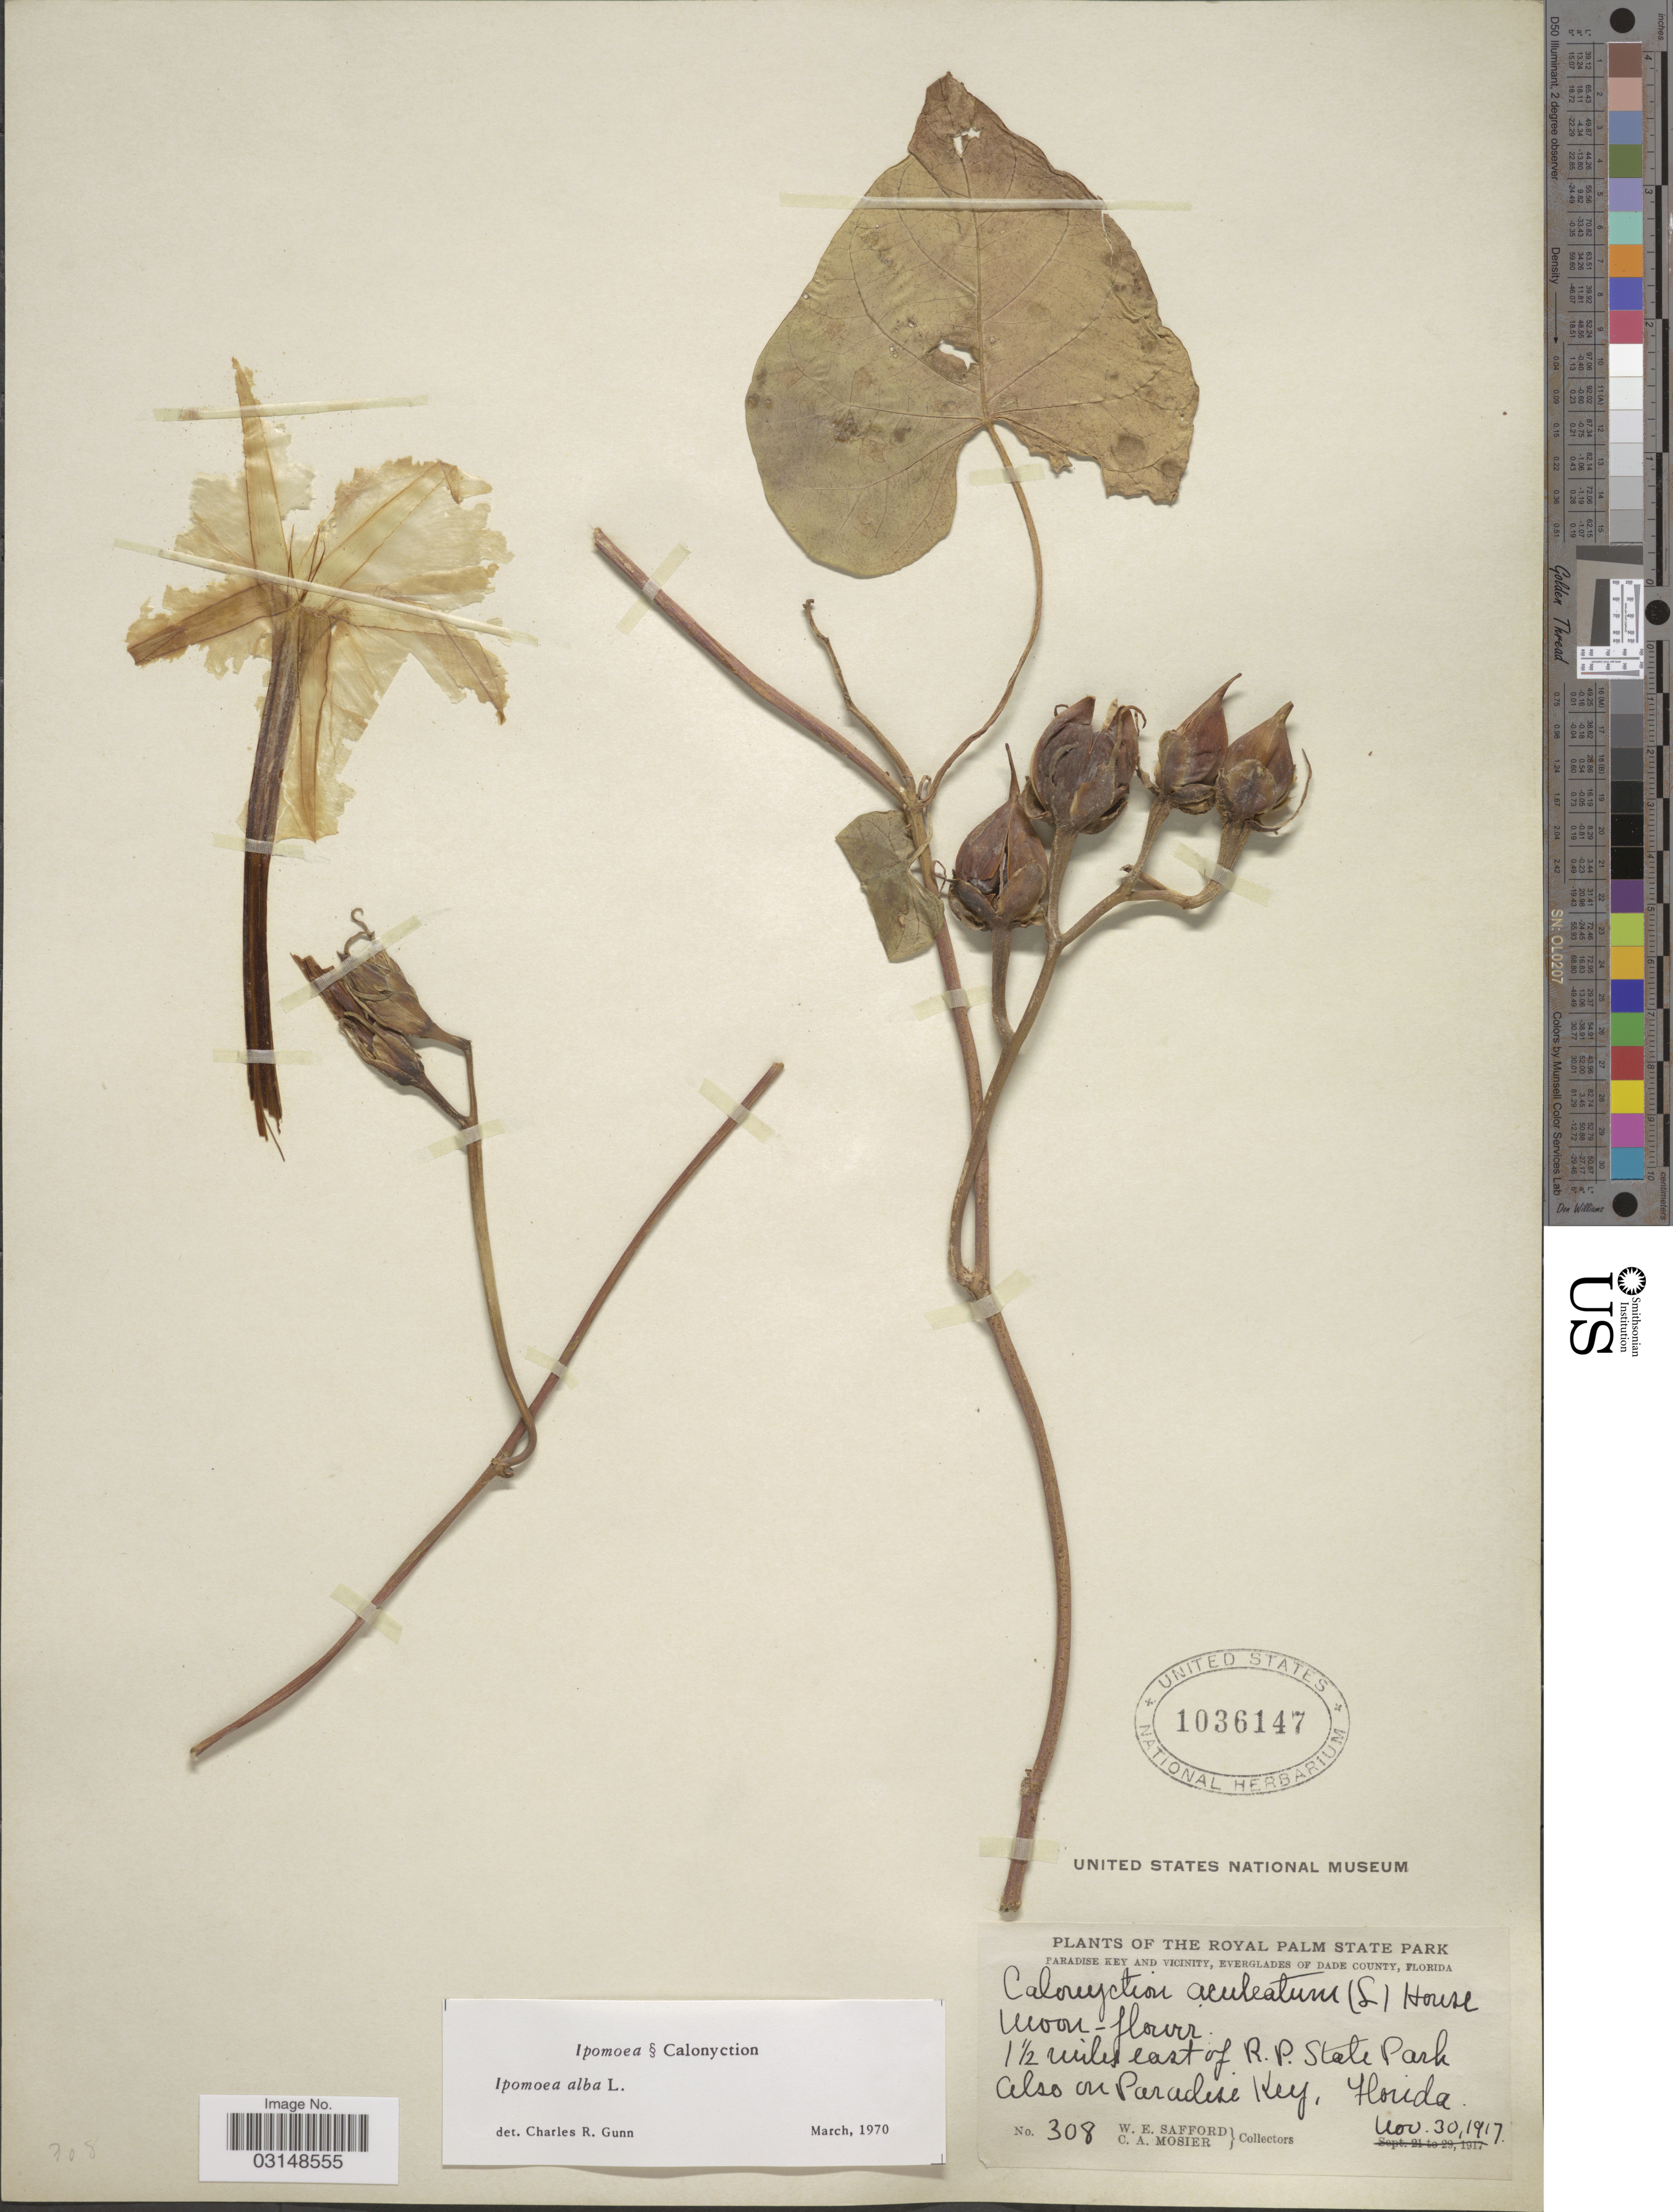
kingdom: Plantae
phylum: Tracheophyta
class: Magnoliopsida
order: Solanales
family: Convolvulaceae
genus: Ipomoea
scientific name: Ipomoea alba L.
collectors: W. E. Safford & C. A. Mosier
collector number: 308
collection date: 1917-11-30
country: United States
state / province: Florida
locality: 1½ miles east of R.P. State Park also on Paradise Key, The Royal Palm State Park, Paradise Key and Vicinity, Everglades of Dade County.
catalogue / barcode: US 1036147